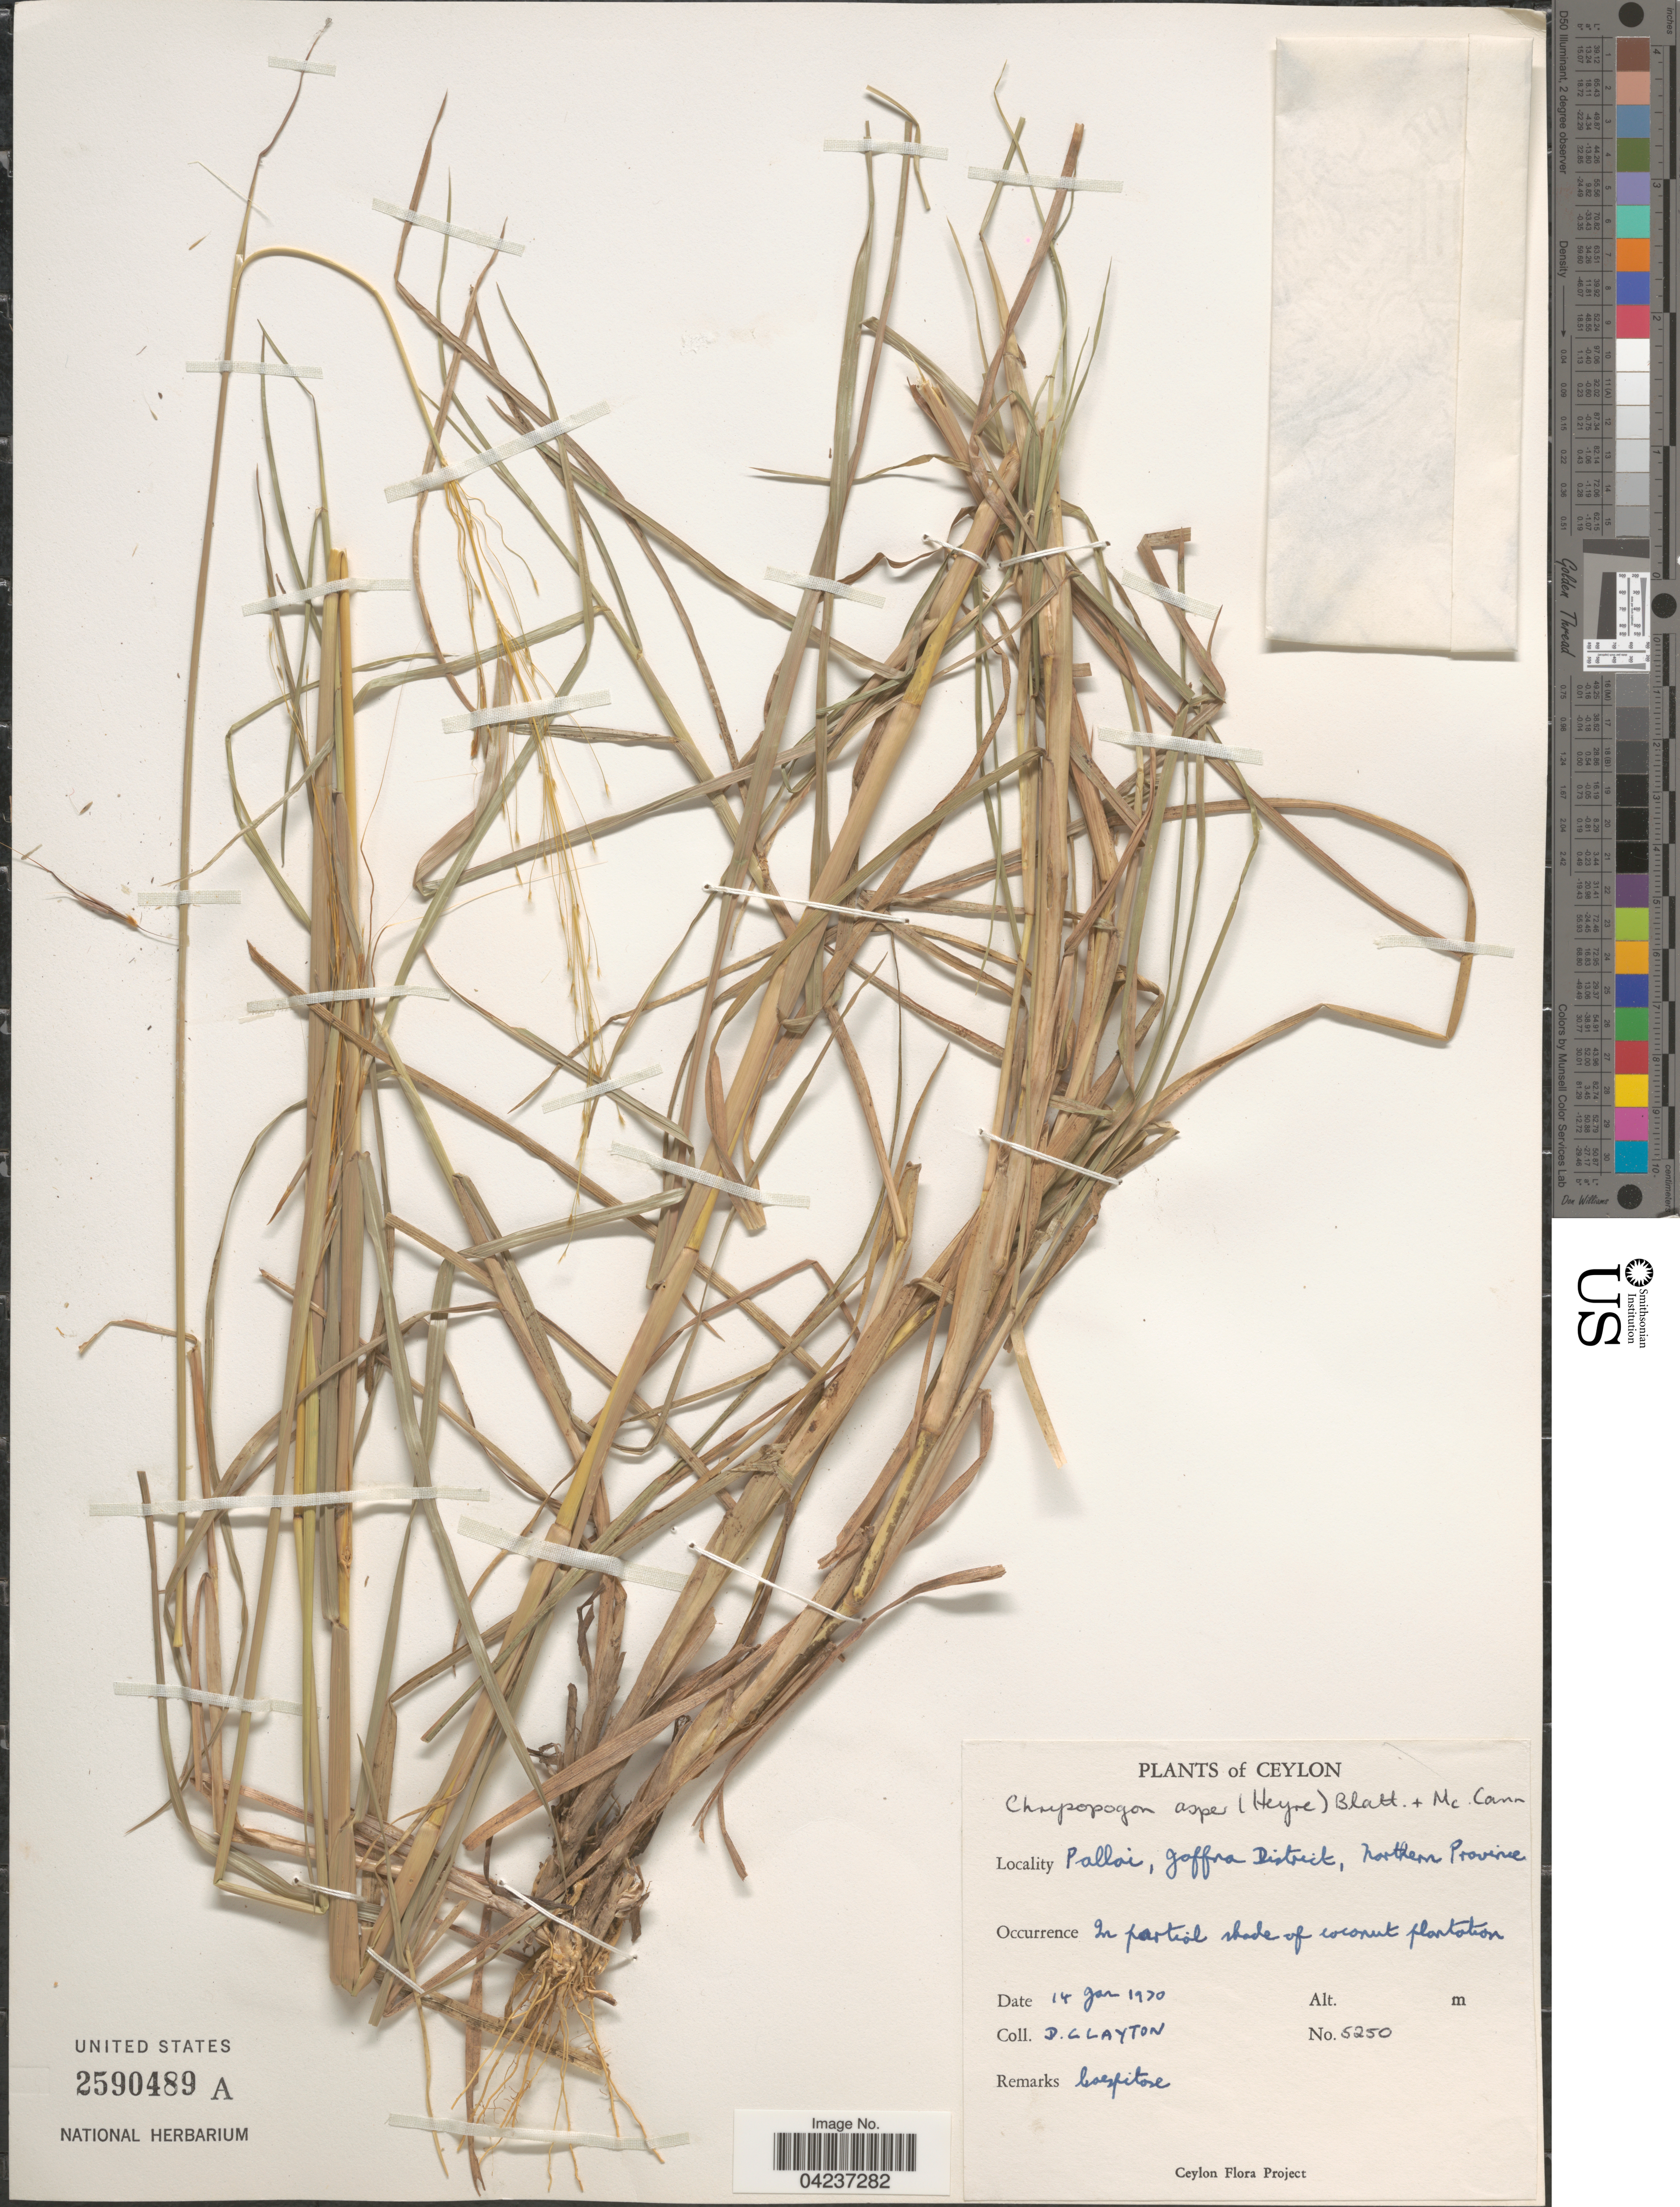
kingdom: Plantae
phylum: Tracheophyta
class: Liliopsida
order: Poales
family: Poaceae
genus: Chrysopogon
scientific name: Chrysopogon asper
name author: (B. Heyne) Heyne ex Blatter & McCann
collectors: D. Clayton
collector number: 5250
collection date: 1970-01-14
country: Sri Lanka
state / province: Northern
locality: Ceylon. Pallai, Jaffna District. In partial shade of coconut plantation.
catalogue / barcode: US 2590489A